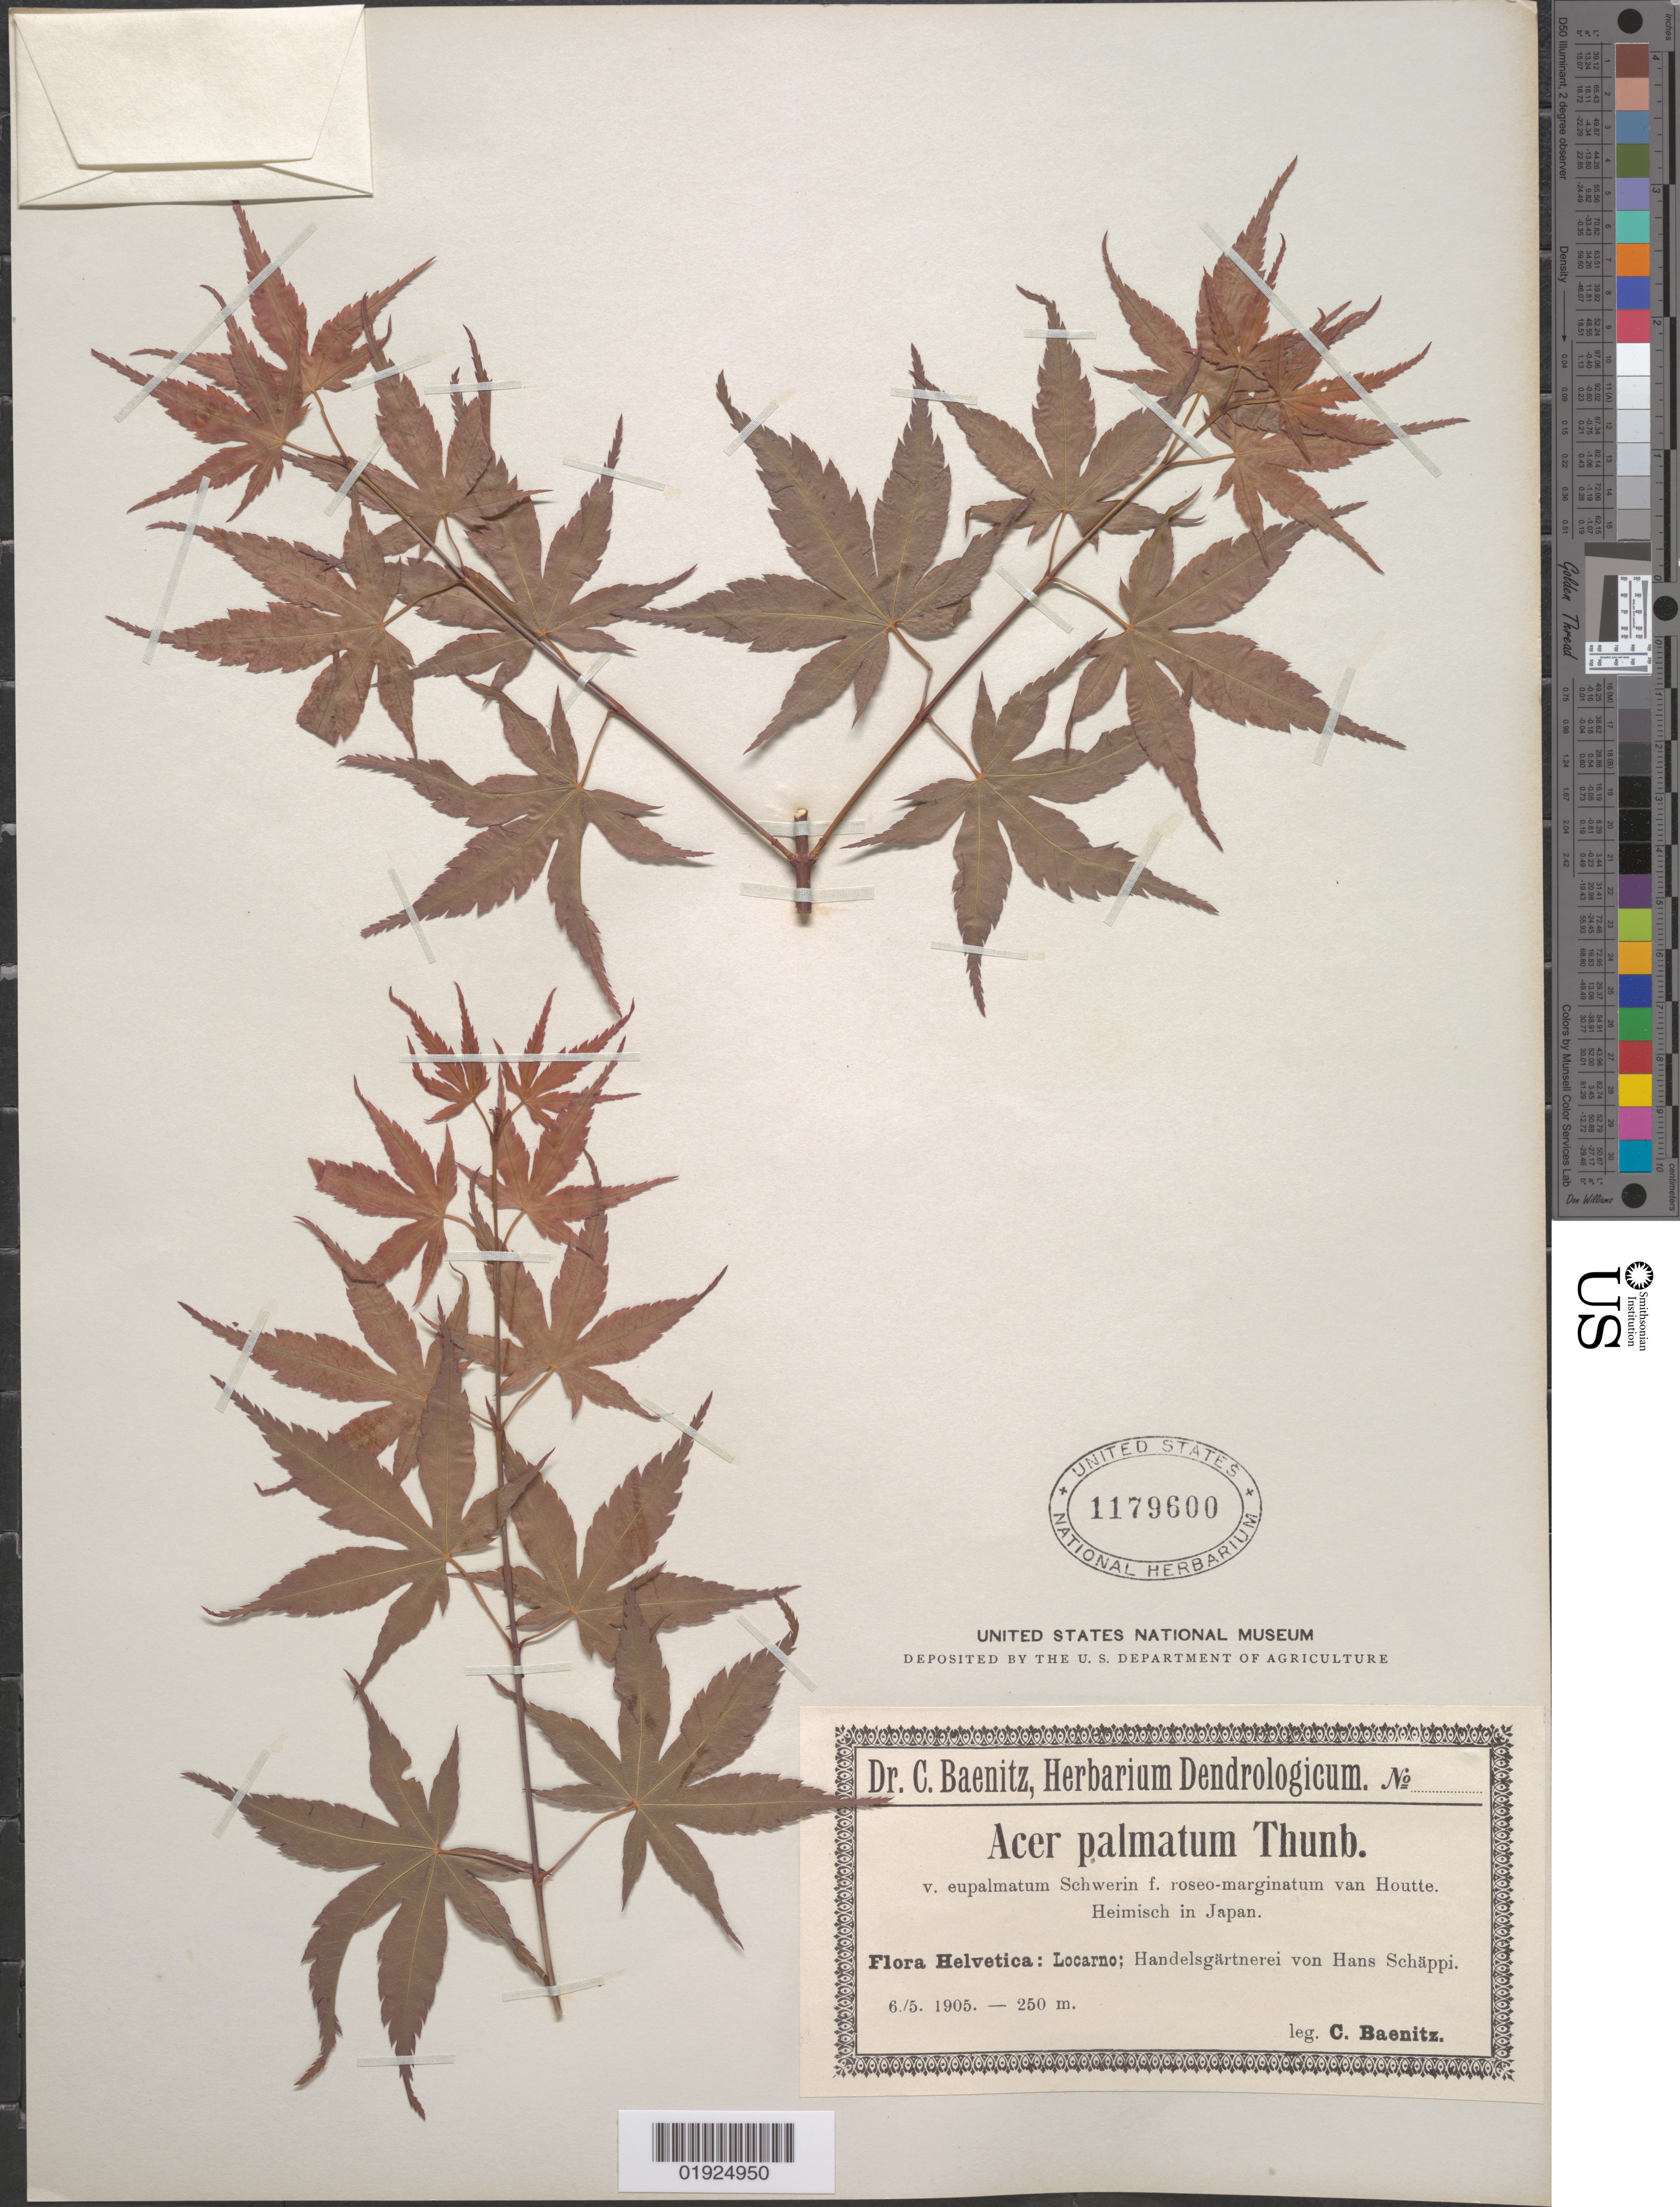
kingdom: Plantae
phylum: Tracheophyta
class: Magnoliopsida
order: Sapindales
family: Sapindaceae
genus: Acer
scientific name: Acer palmatum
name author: Thunb.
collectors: C. G. Baenitz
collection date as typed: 6./5. 1905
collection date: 1905-06-05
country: Switzerland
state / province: Ticino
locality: Flora Helvetica: Locarno; Handelsgärtnerei von Hans Schäppi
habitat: Cultivated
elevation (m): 250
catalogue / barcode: US 1179600